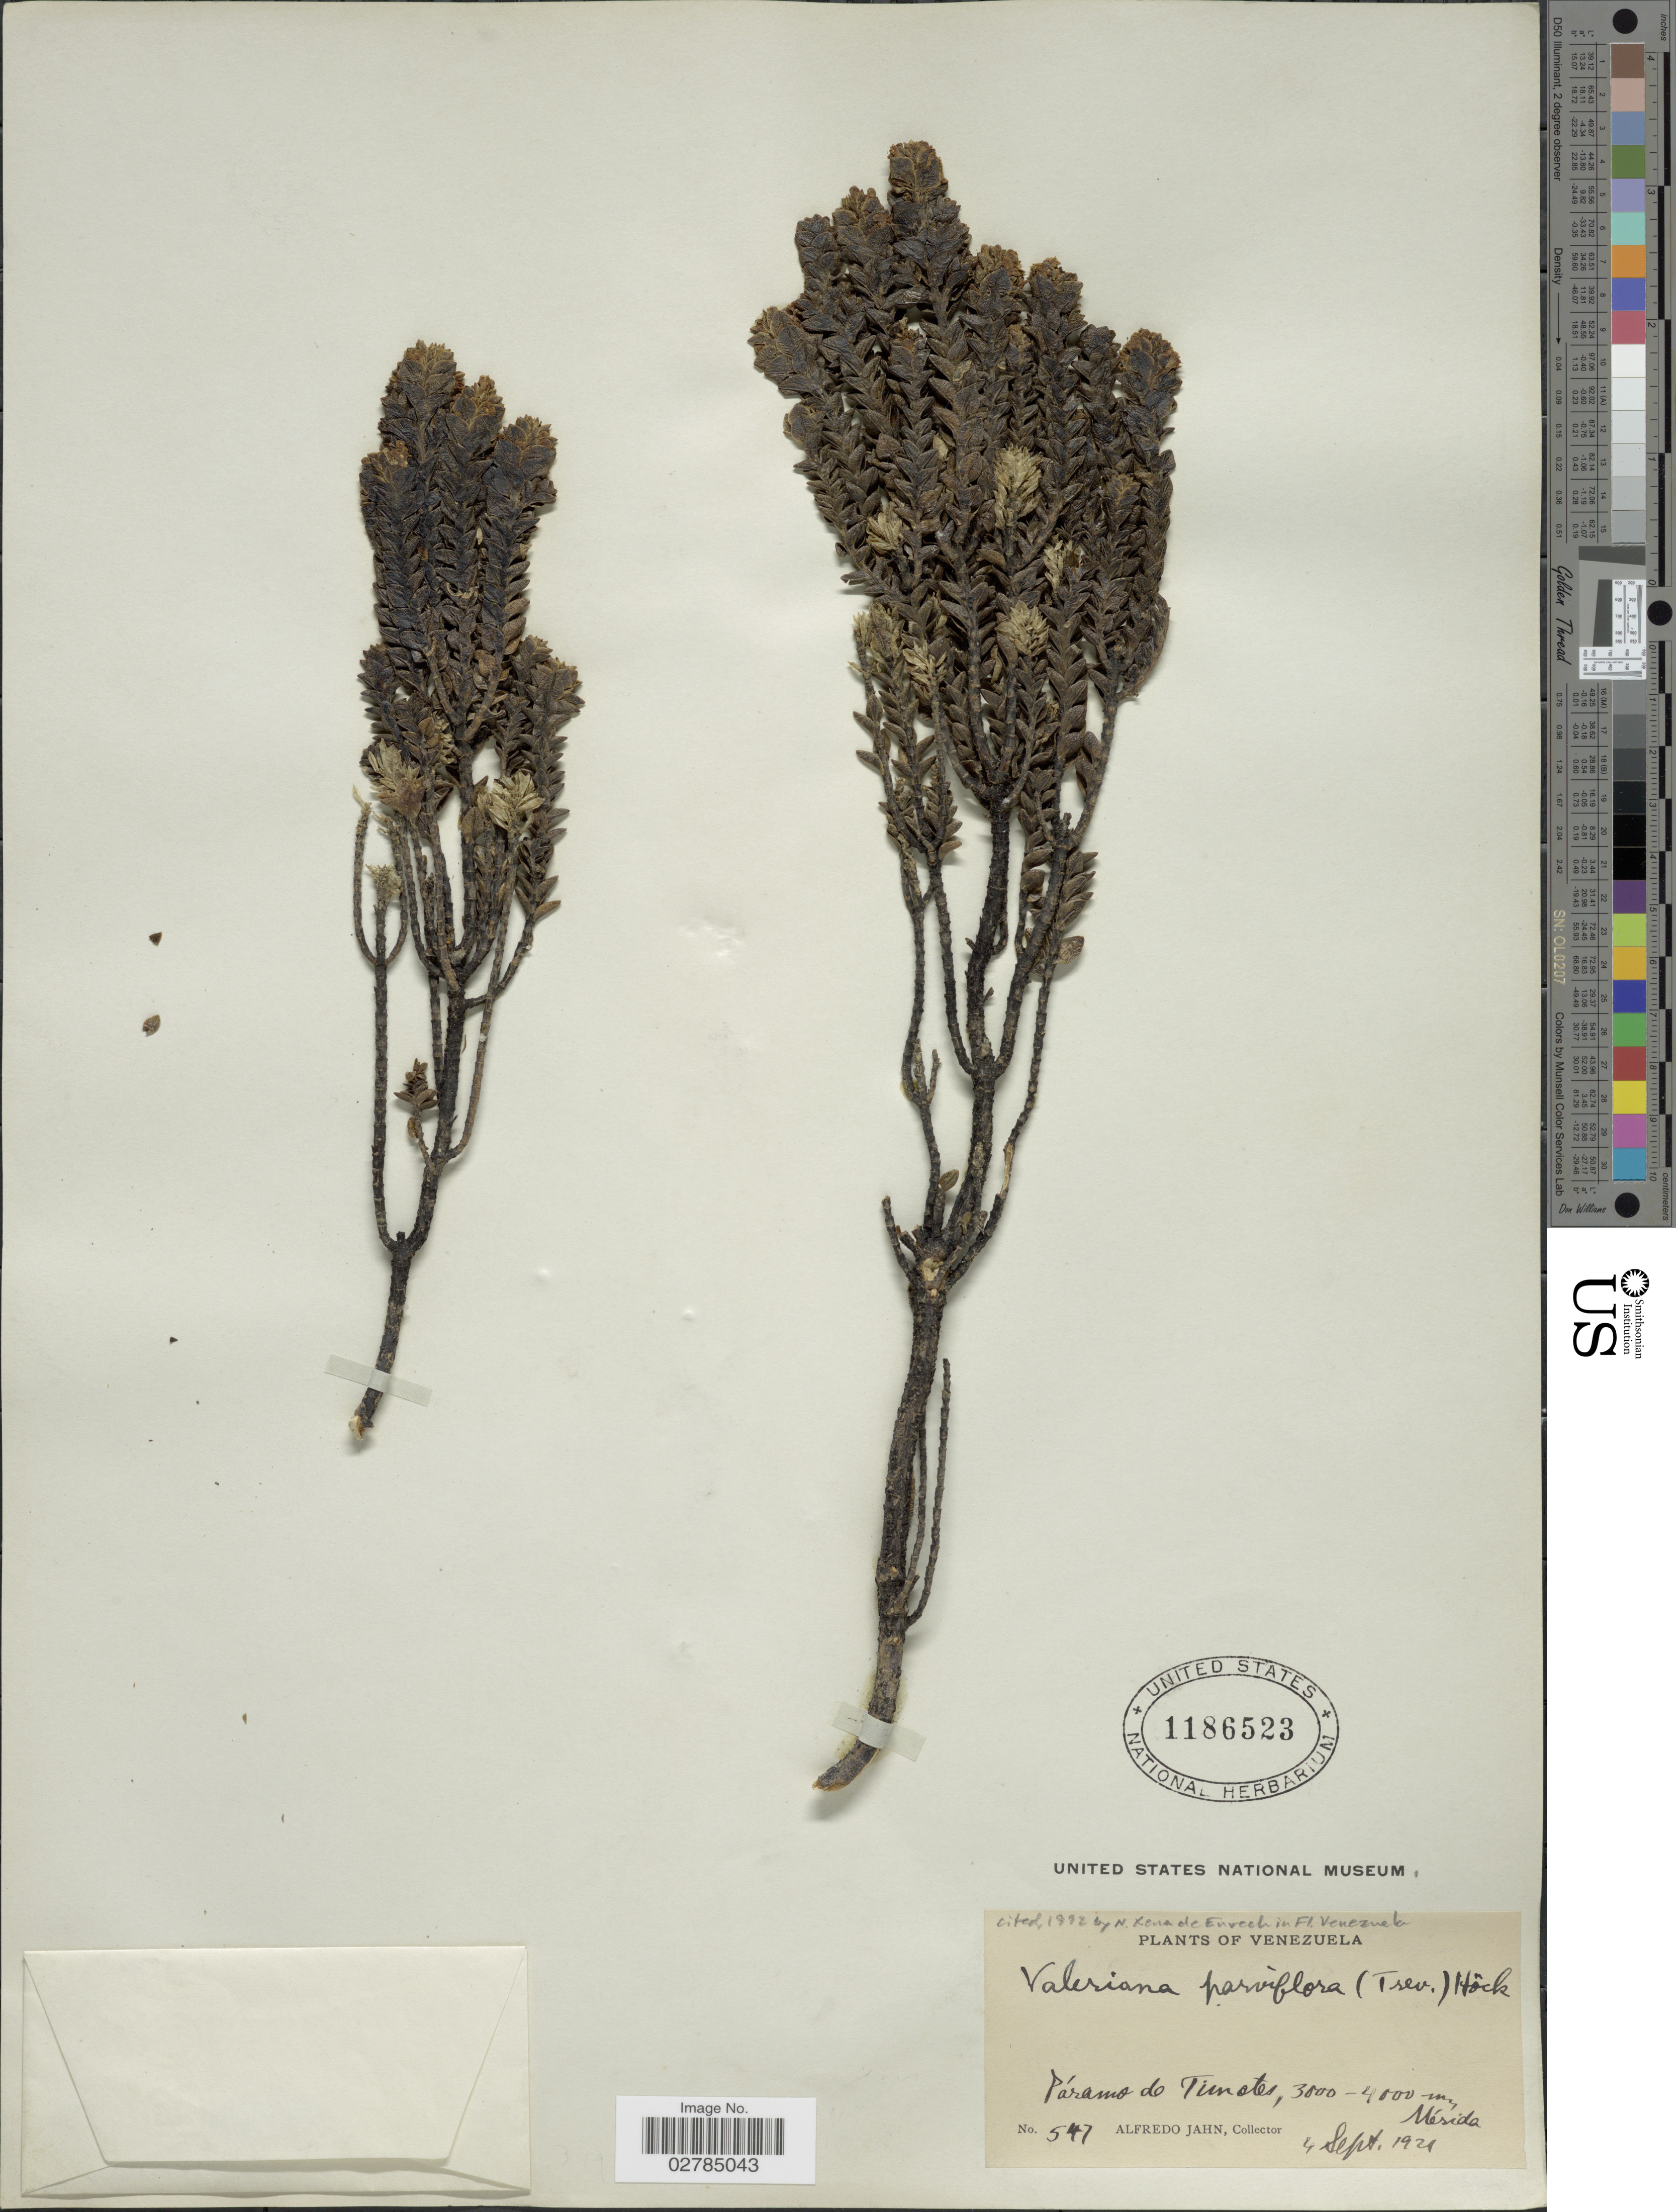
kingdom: Plantae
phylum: Tracheophyta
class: Magnoliopsida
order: Dipsacales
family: Caprifoliaceae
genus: Valeriana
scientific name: Valeriana parviflora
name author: Miégev.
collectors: A. Jahn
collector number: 547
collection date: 1921-09-04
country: Venezuela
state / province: Mérida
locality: Páramo de Timotes, Mérida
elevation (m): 3000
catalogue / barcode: US 1186523